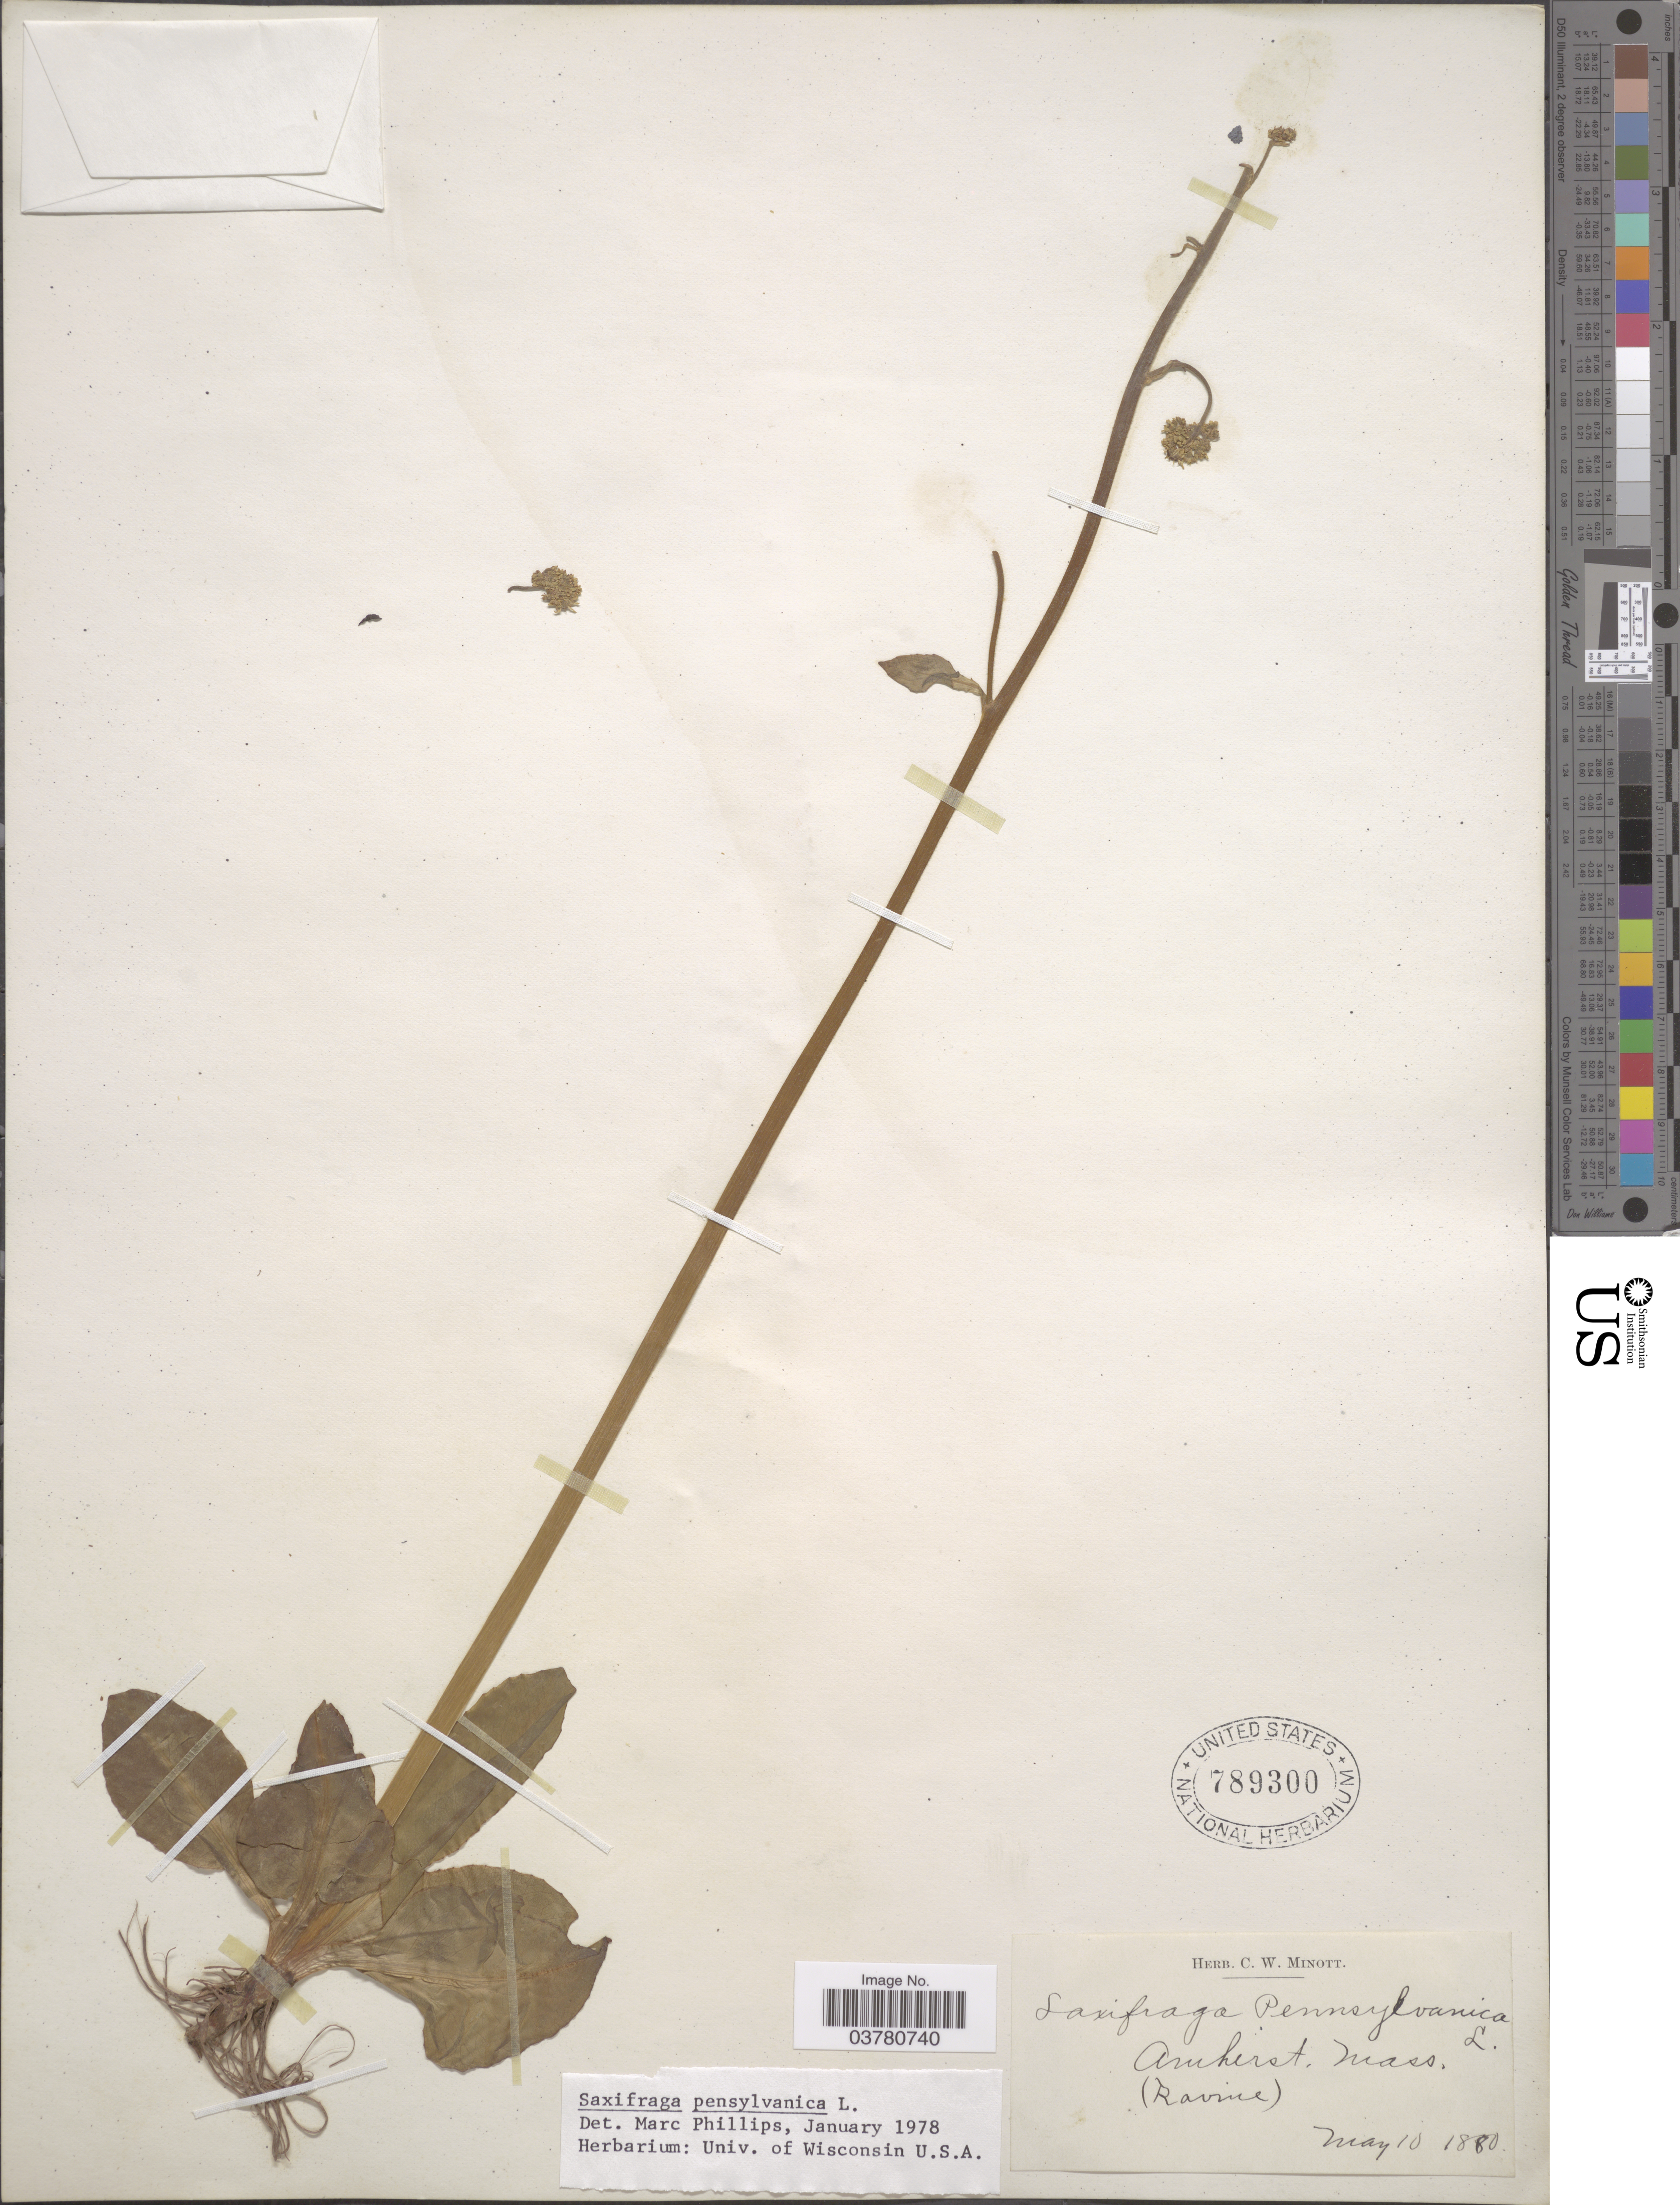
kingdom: Plantae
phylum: Tracheophyta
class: Magnoliopsida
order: Saxifragales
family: Saxifragaceae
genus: Micranthes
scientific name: Micranthes pensylvanica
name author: (L.) Haw.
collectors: ex herb. C. W. Minott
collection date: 1880-05-10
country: United States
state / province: Massachusetts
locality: Amherst.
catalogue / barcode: US 789300